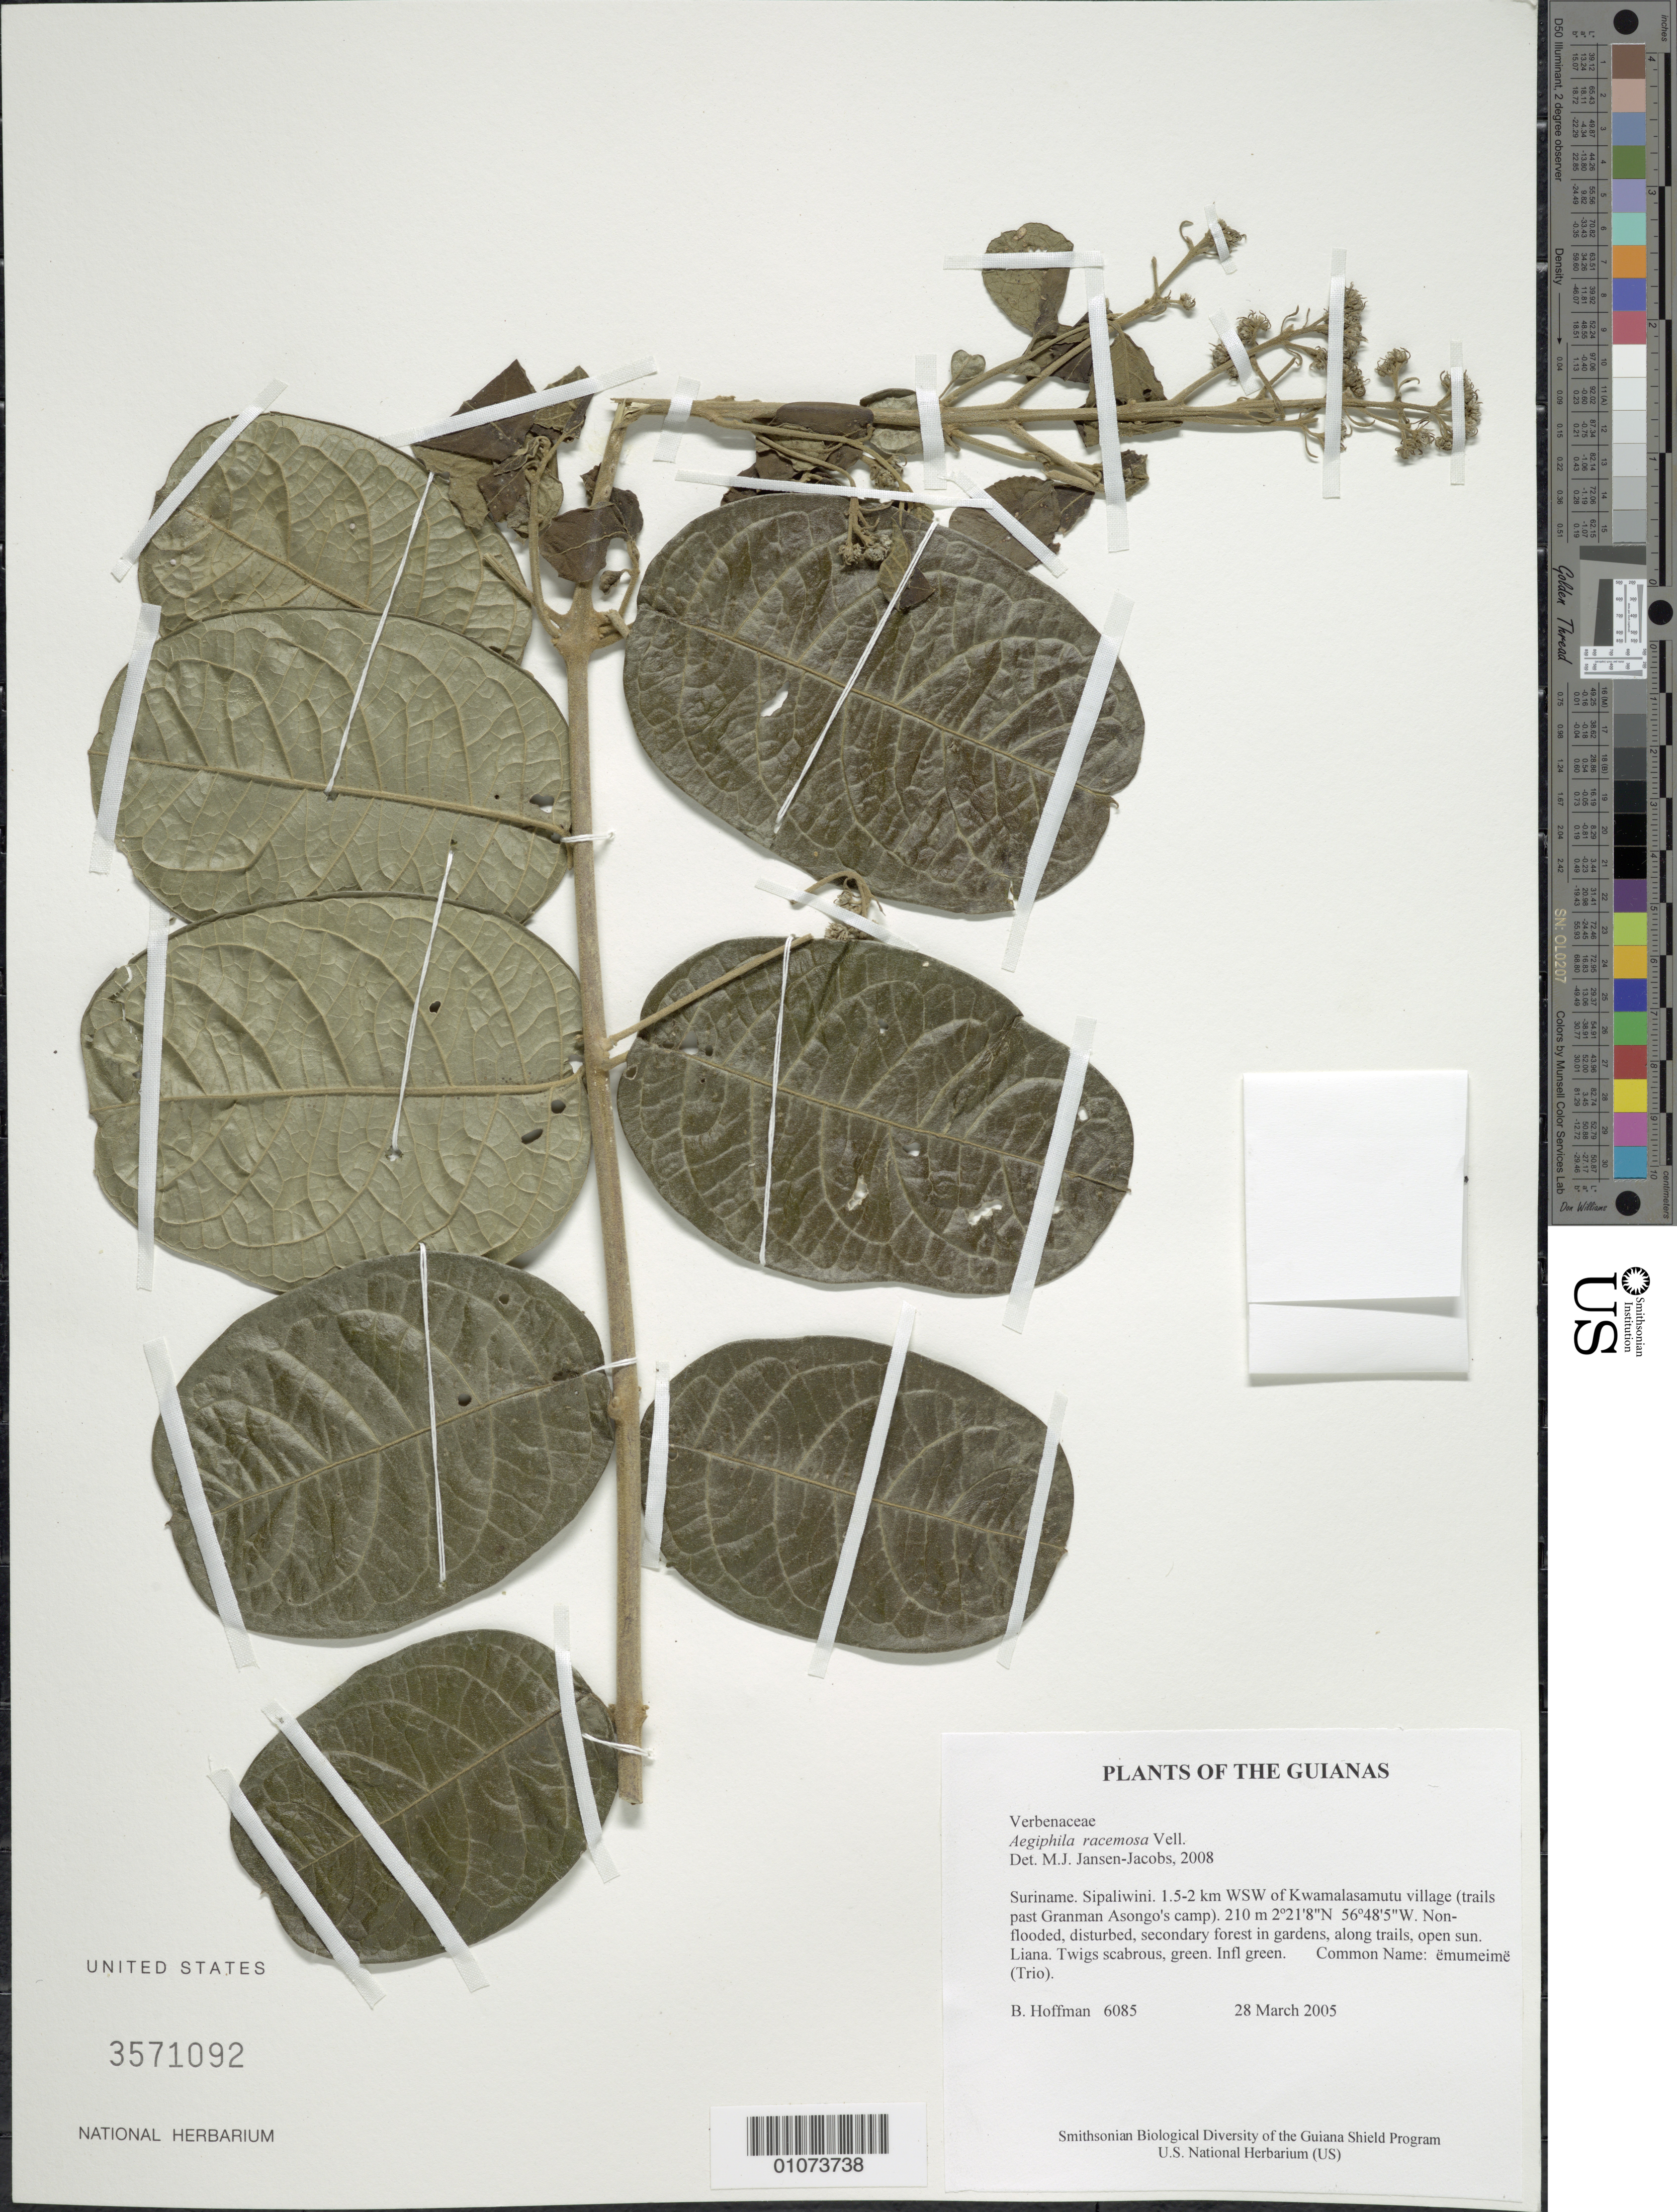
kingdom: Plantae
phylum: Tracheophyta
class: Magnoliopsida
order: Lamiales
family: Lamiaceae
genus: Aegiphila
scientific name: Aegiphila racemosa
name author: Vell.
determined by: Jansen-Jacobs, M. J., (U), Nationaal Herbarium Nederland, Utrecht University branch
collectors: B. Hoffman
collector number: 6085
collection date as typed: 28 March 2005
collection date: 2005-03-28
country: Suriname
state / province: Sipaliwini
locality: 1.5-2 km WSW of Kwamalasamutu village (trails past Granman Asongo's camp)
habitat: Non-flooded, disturbed, secondary forest in gardens, along trails, open sun.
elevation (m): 210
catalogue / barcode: US 3571092